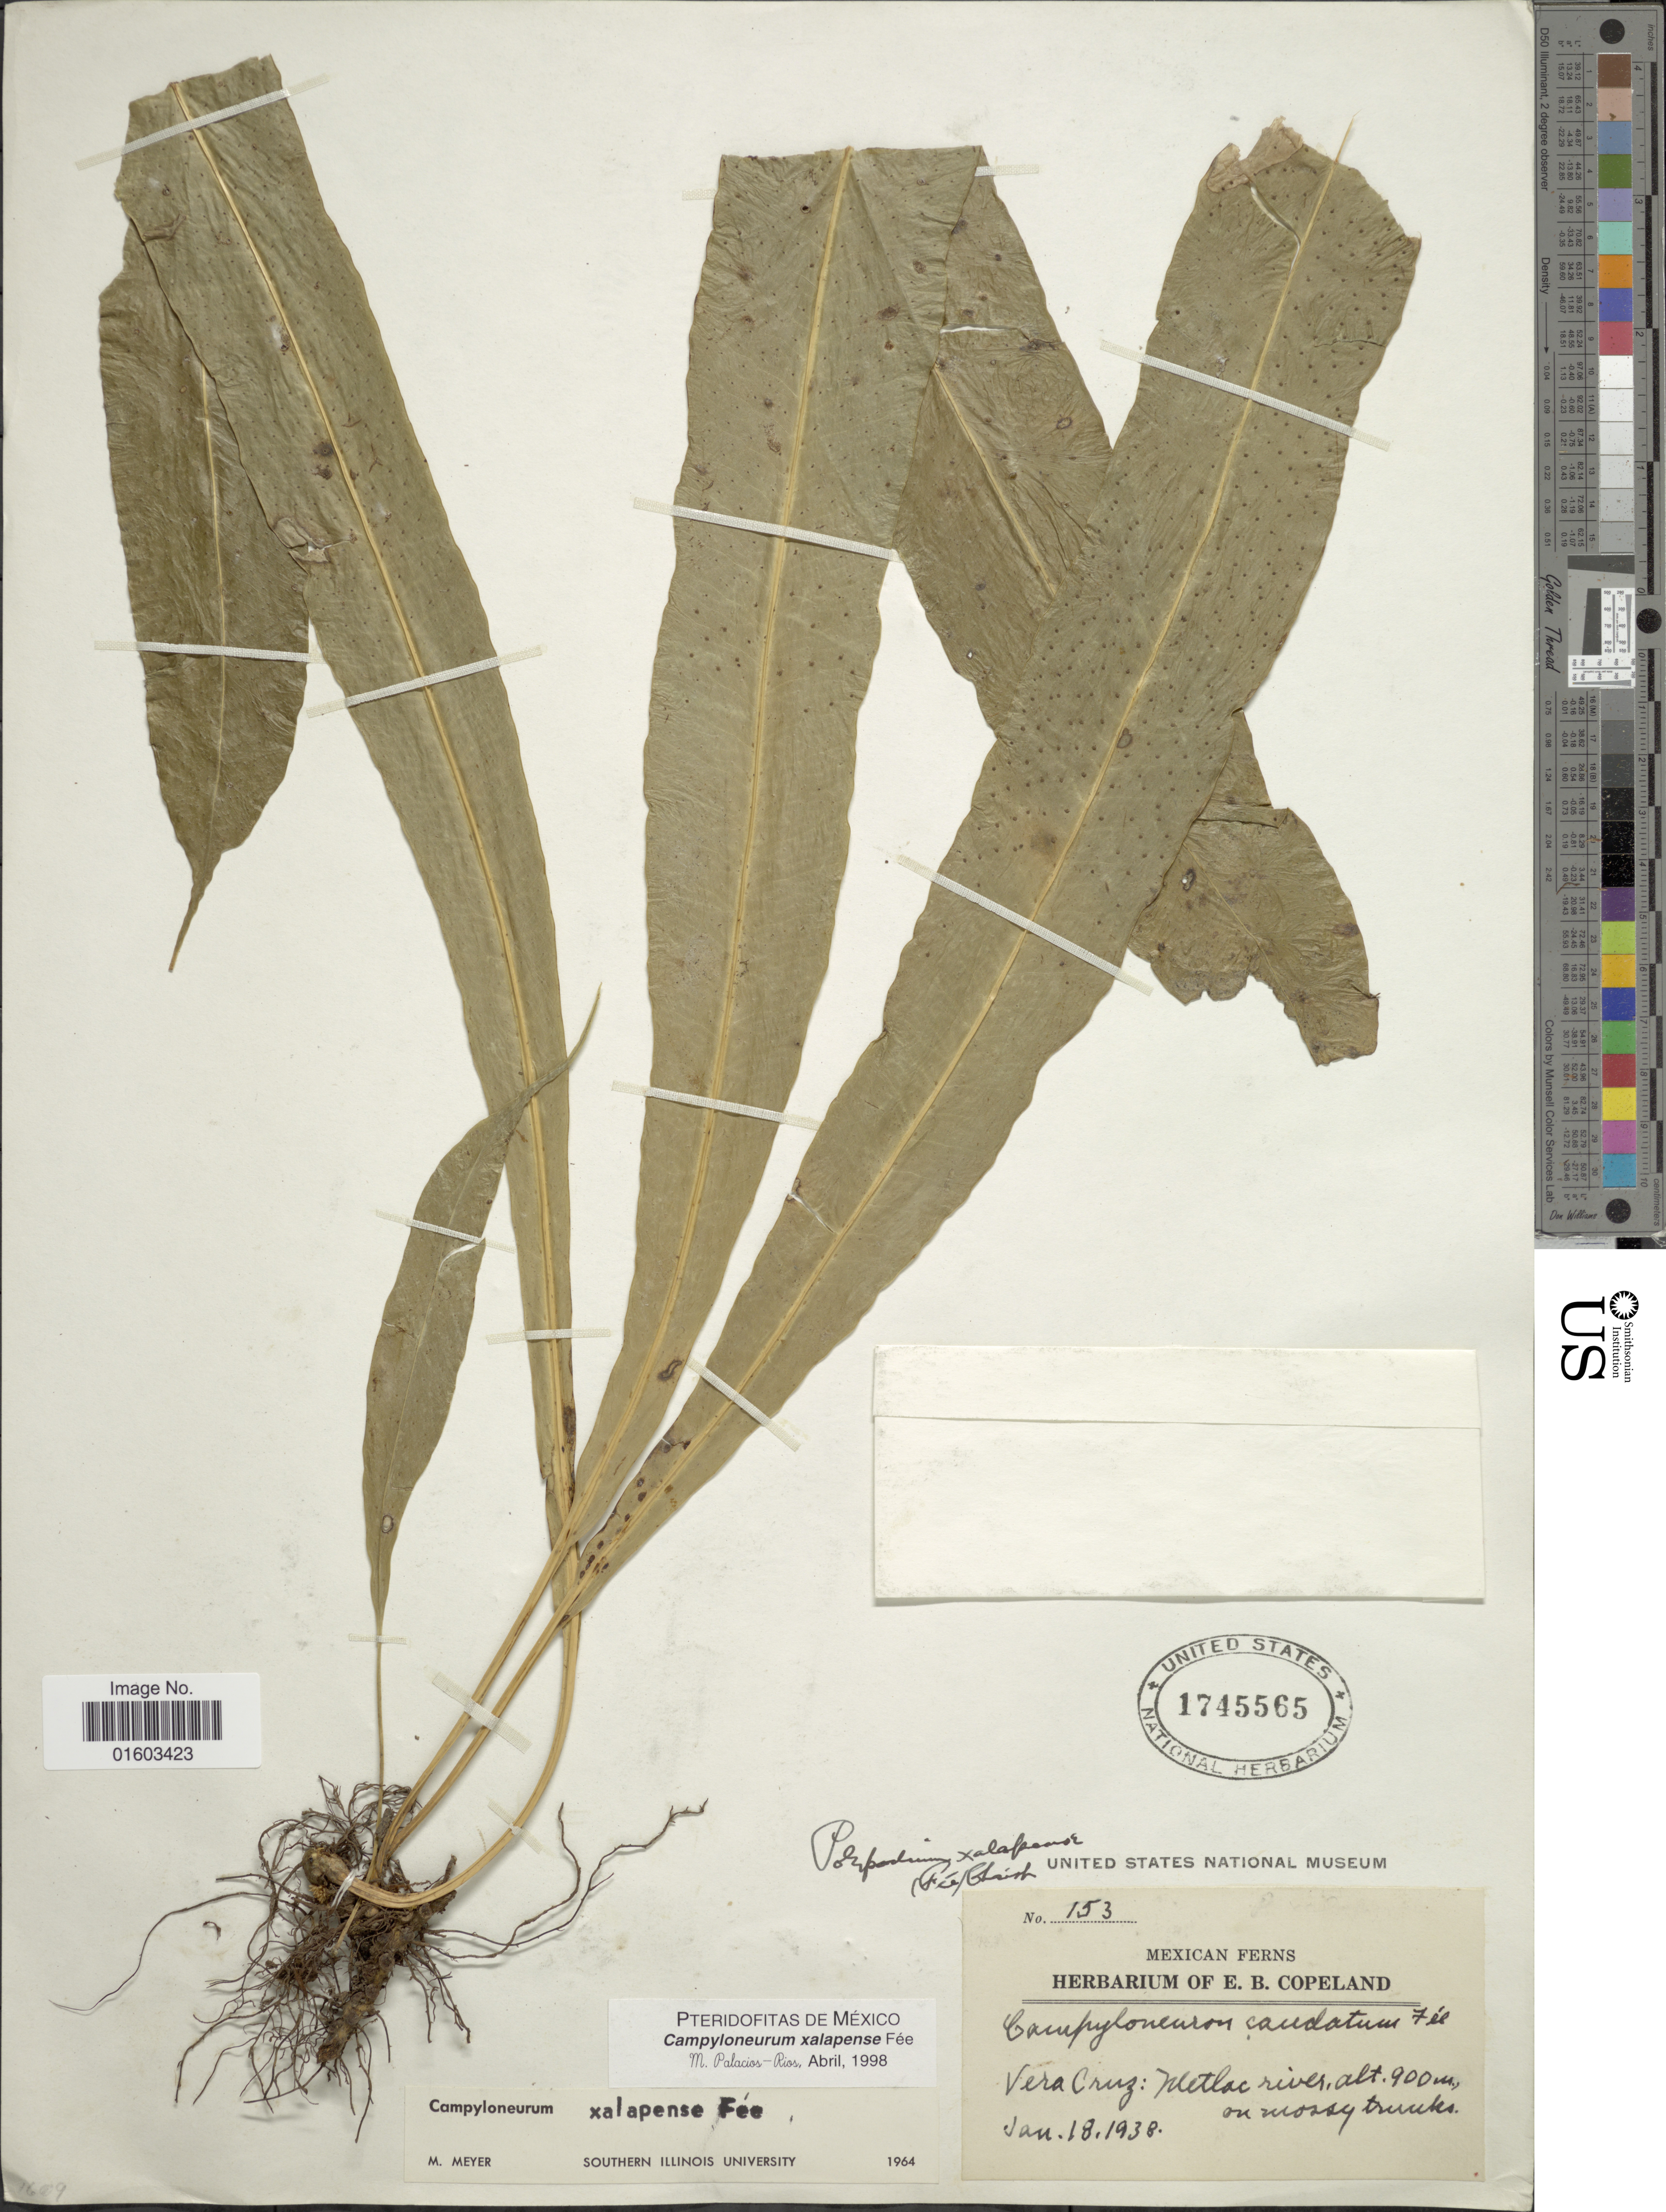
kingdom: Plantae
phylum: Tracheophyta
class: Polypodiopsida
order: Polypodiales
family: Polypodiaceae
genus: Campyloneurum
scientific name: Campyloneurum xalapense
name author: Fée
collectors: ex herb. E. B. Copeland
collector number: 153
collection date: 1938-01-18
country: Mexico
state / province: Veracruz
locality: Metlac River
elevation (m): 900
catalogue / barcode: US 1745565